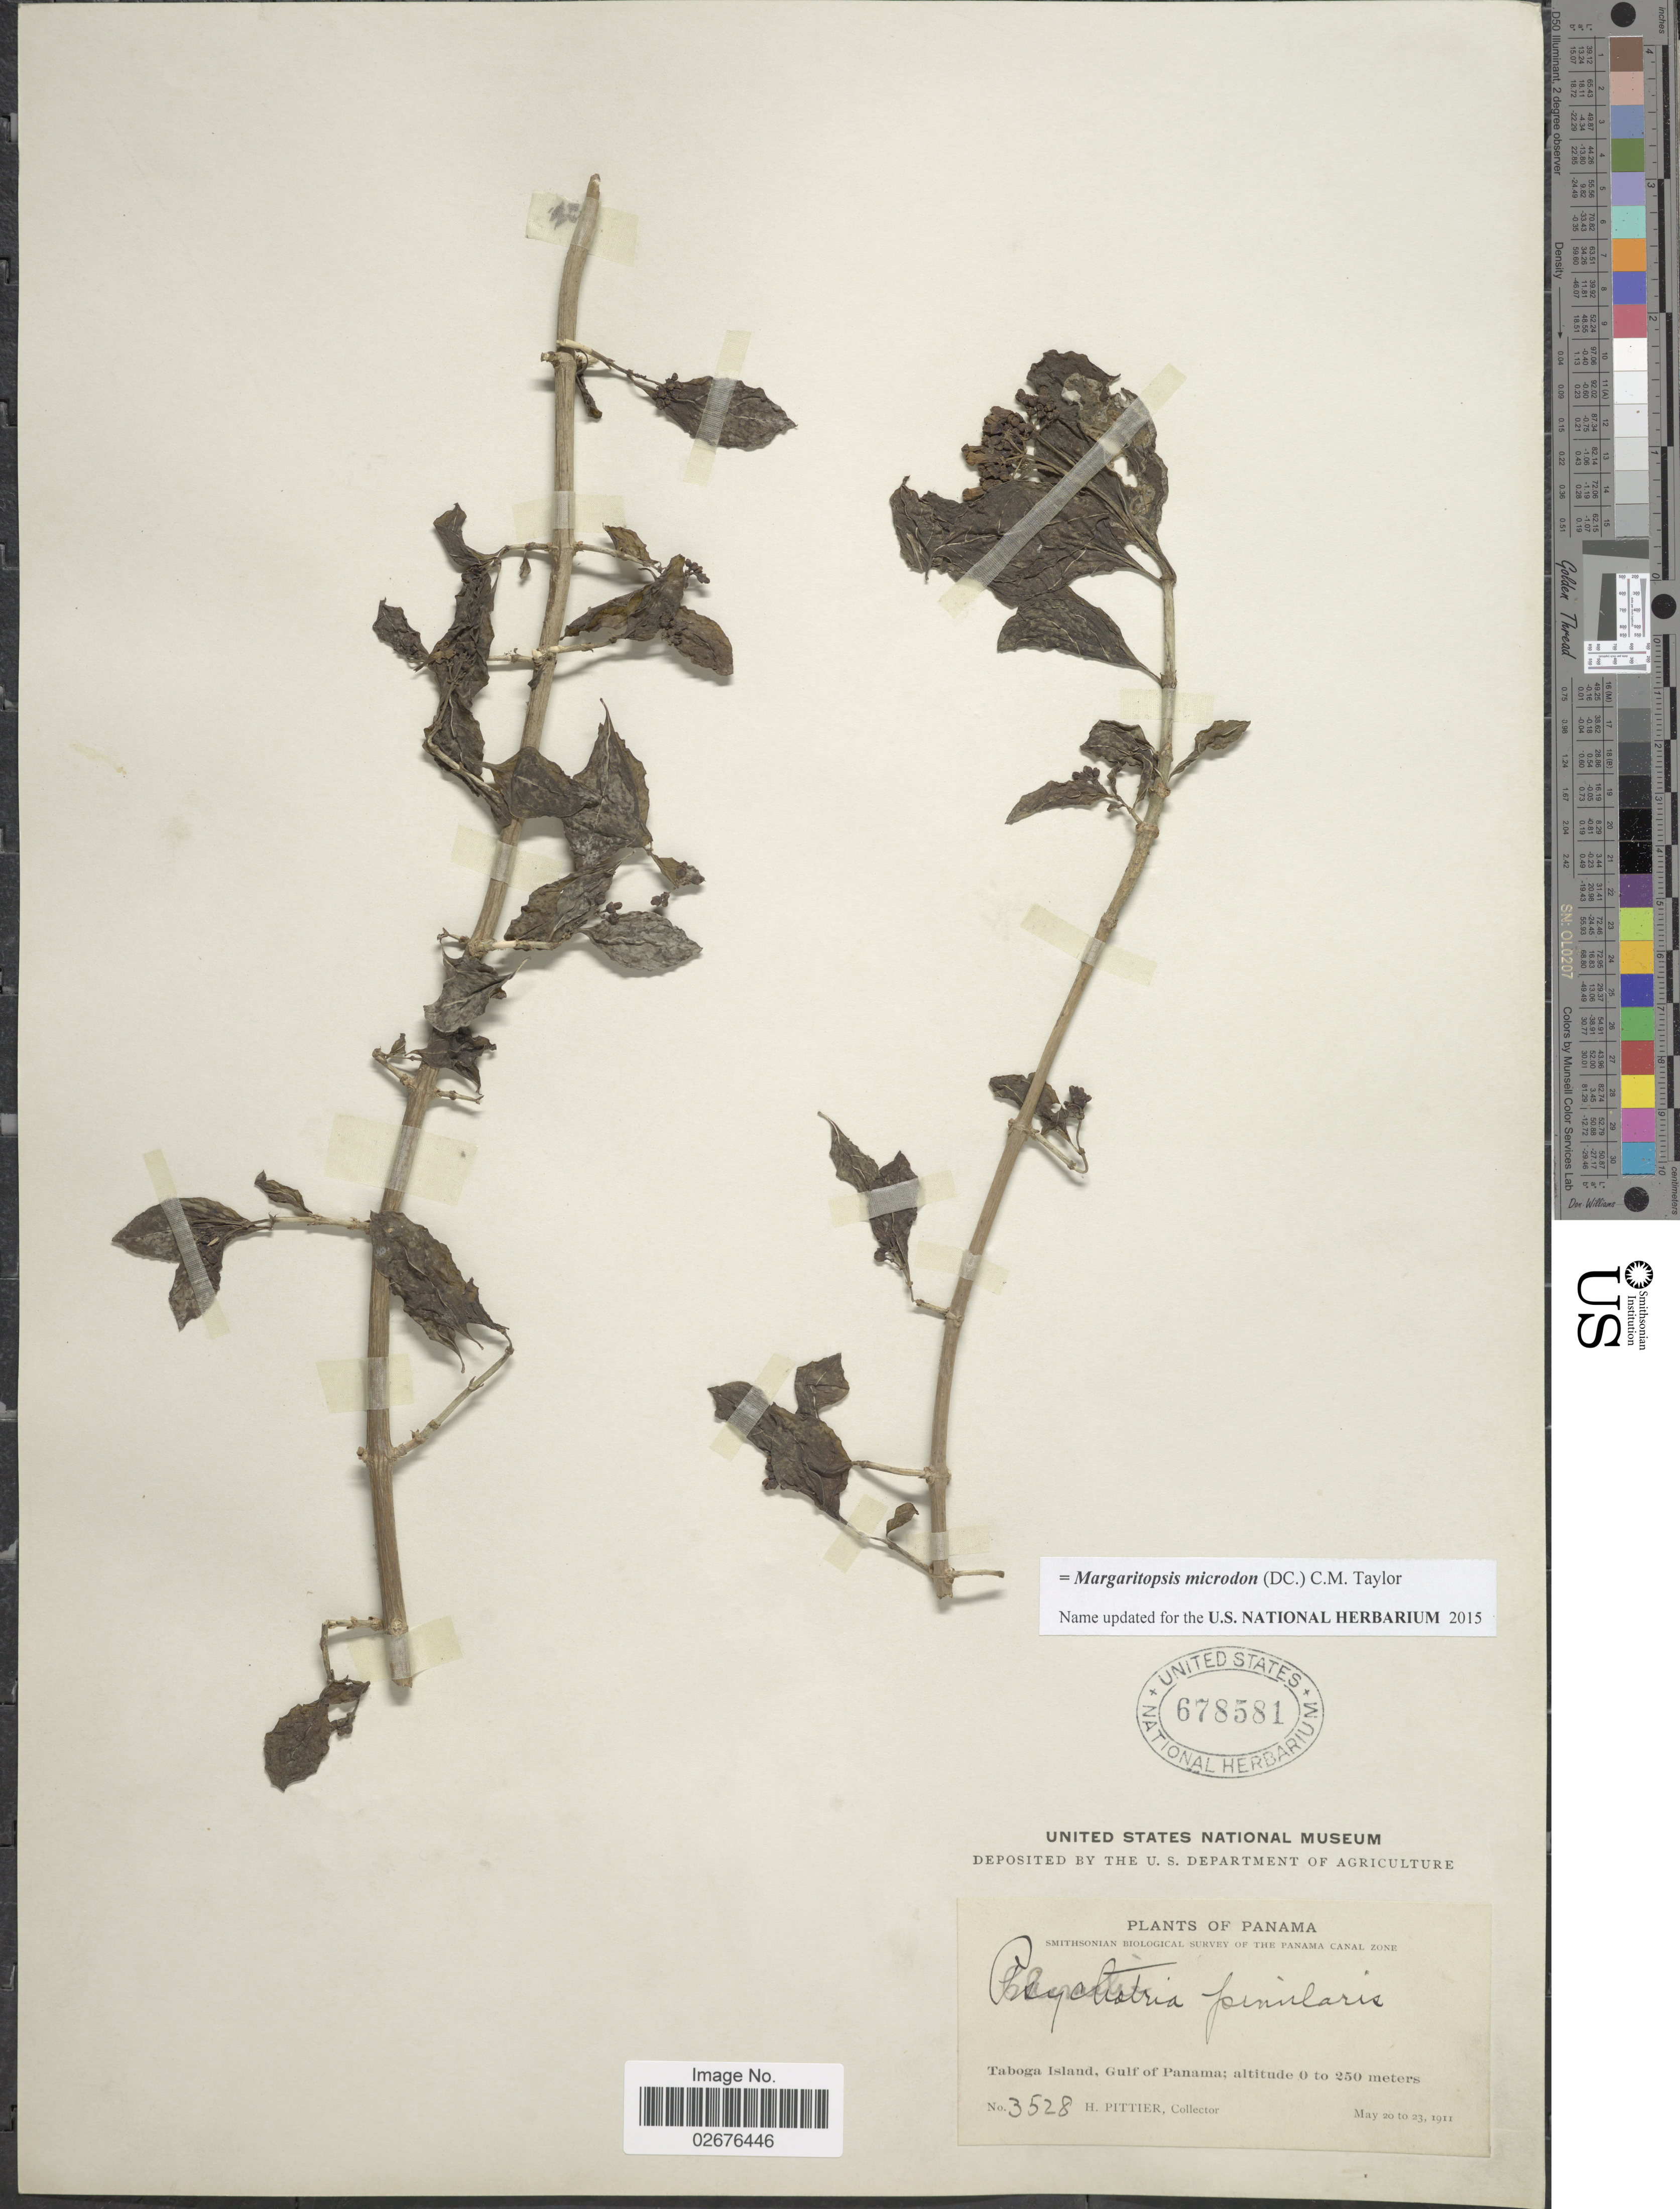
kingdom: Plantae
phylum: Tracheophyta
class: Magnoliopsida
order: Gentianales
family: Rubiaceae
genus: Margaritopsis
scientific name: Margaritopsis microdon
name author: (DC.) C.M. Taylor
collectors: H. F. Pittier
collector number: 3528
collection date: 1911-05-20/1911-05-23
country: Panama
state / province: Colón / Panamá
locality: Panama Canal Zone, Taboga Island, Gulf of Panama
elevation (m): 0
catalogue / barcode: US 678581